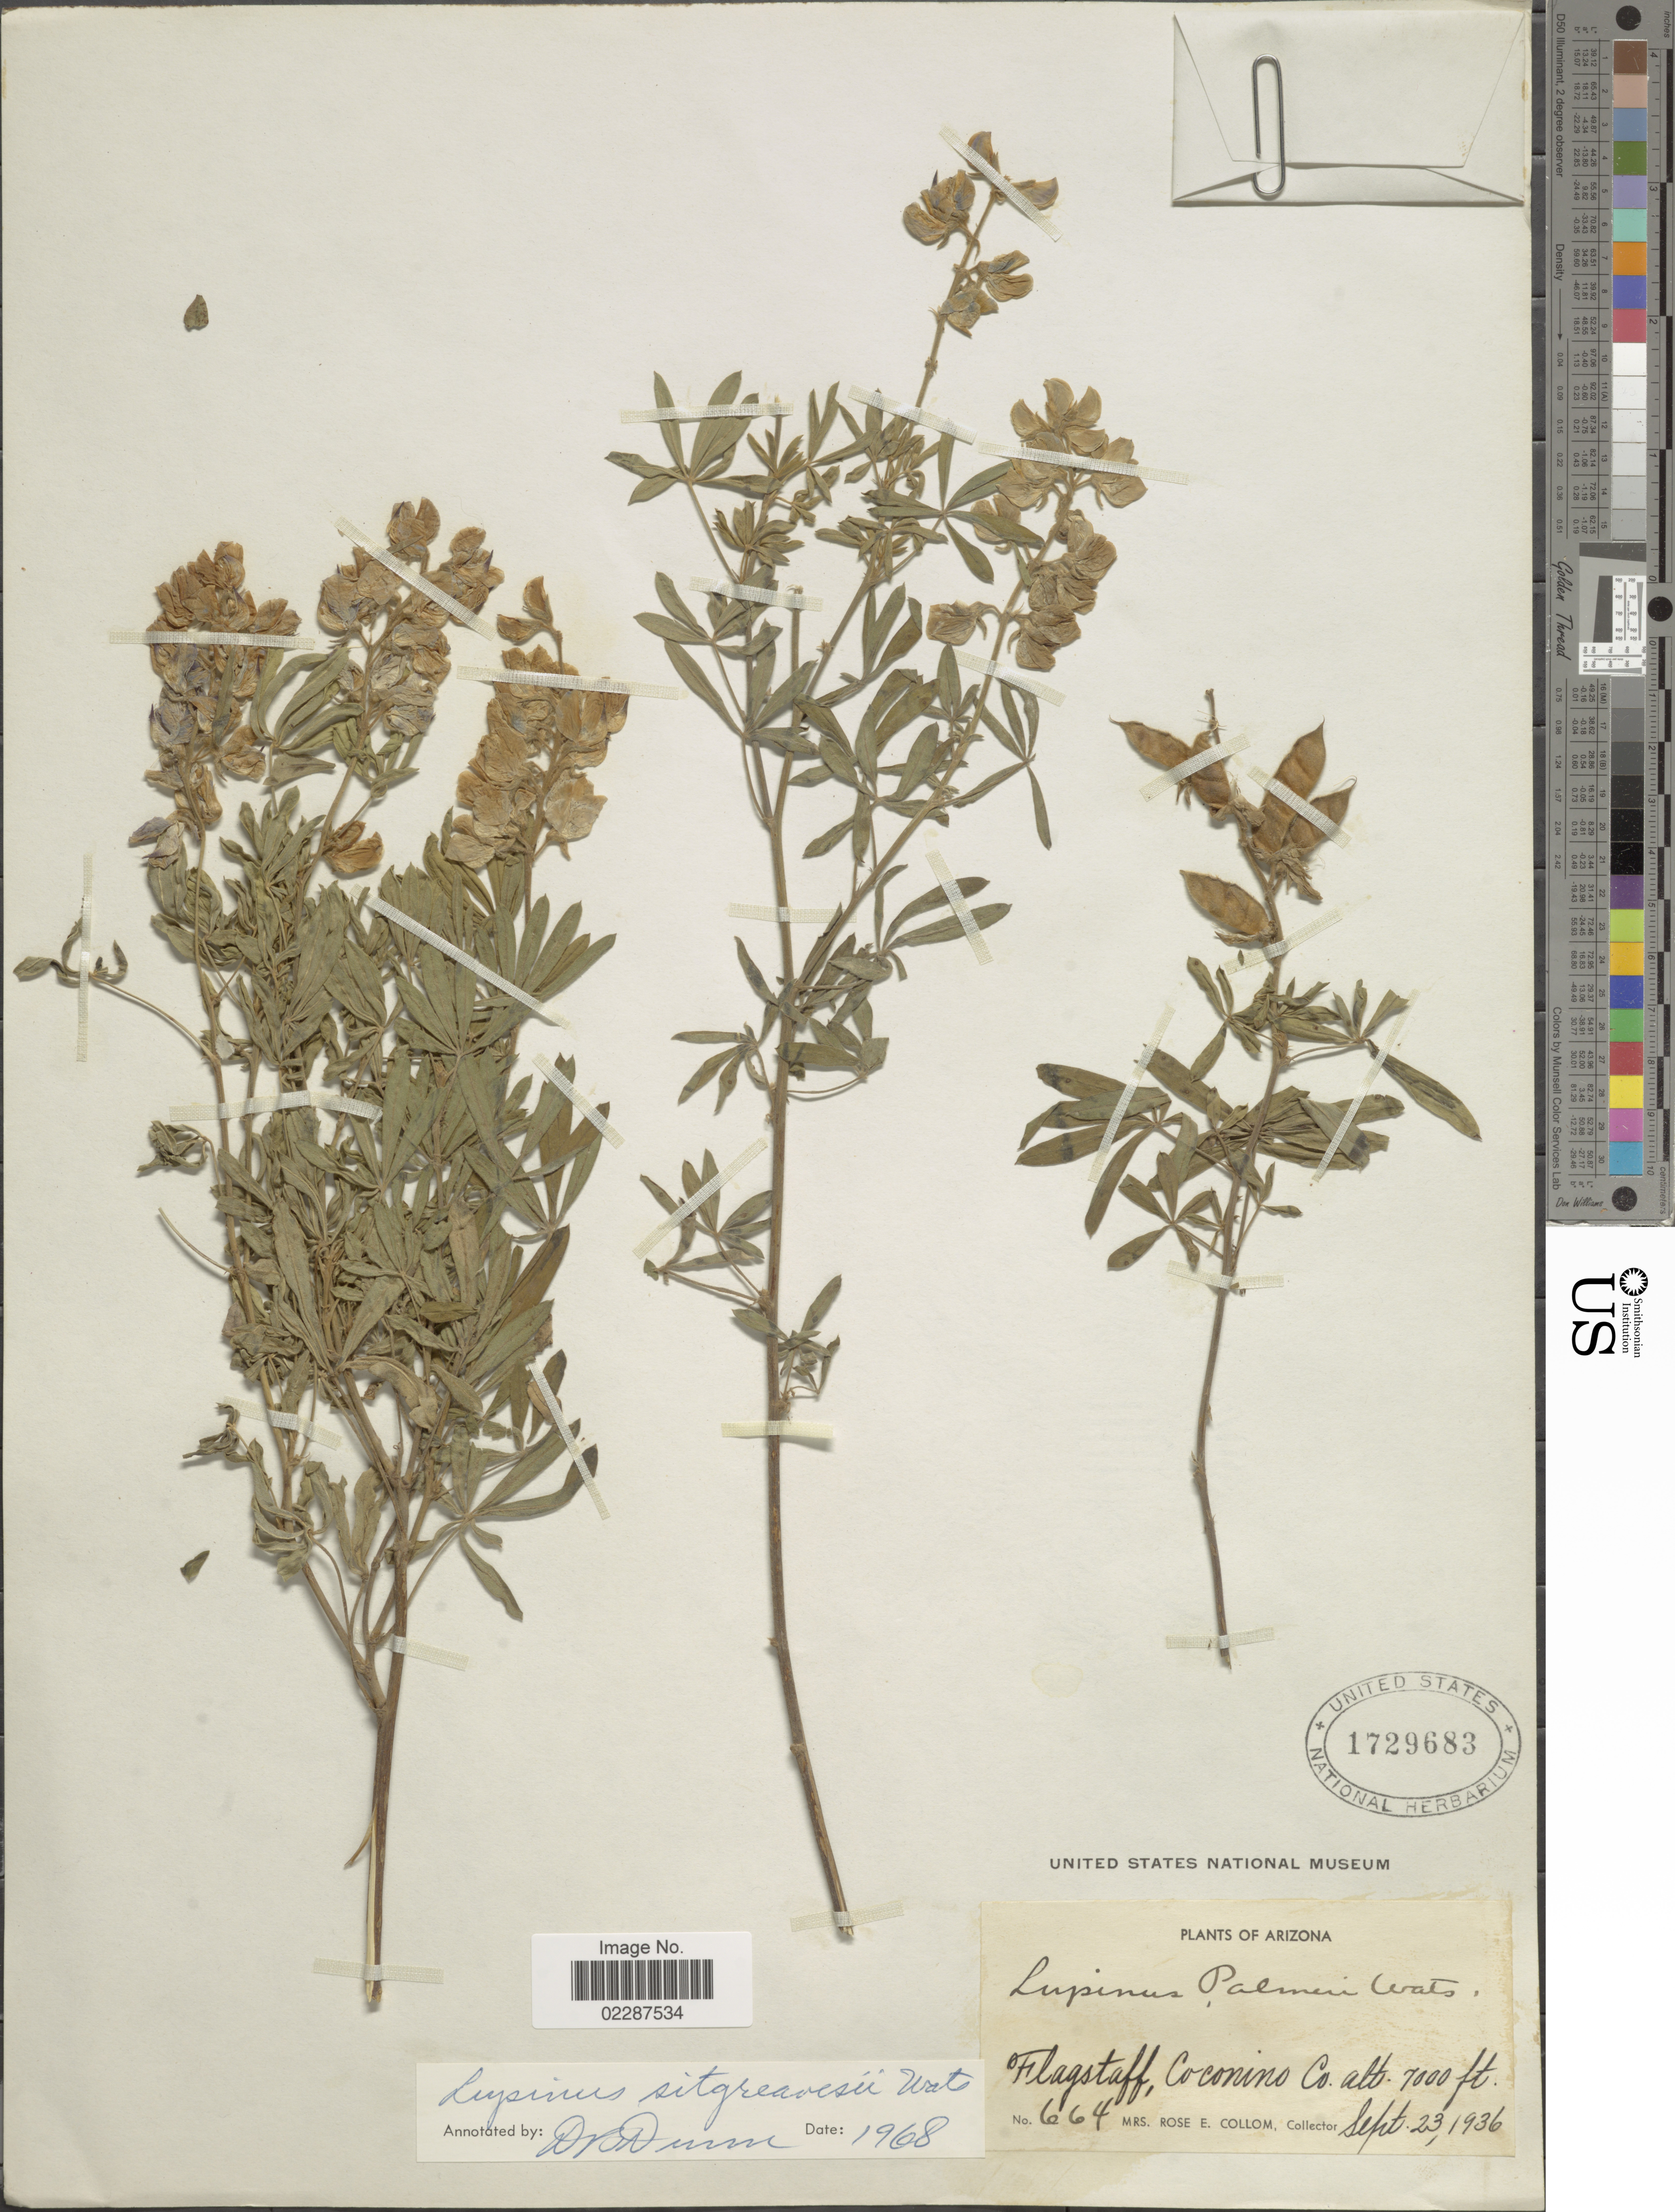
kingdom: Plantae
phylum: Tracheophyta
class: Magnoliopsida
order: Fabales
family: Fabaceae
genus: Lupinus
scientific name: Lupinus sitgreavesii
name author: S. Watson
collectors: R. E. Collom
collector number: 664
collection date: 1936-09-23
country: United States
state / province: Arizona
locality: Flagstaff, Coconino Co.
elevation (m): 2134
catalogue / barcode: US 1729683